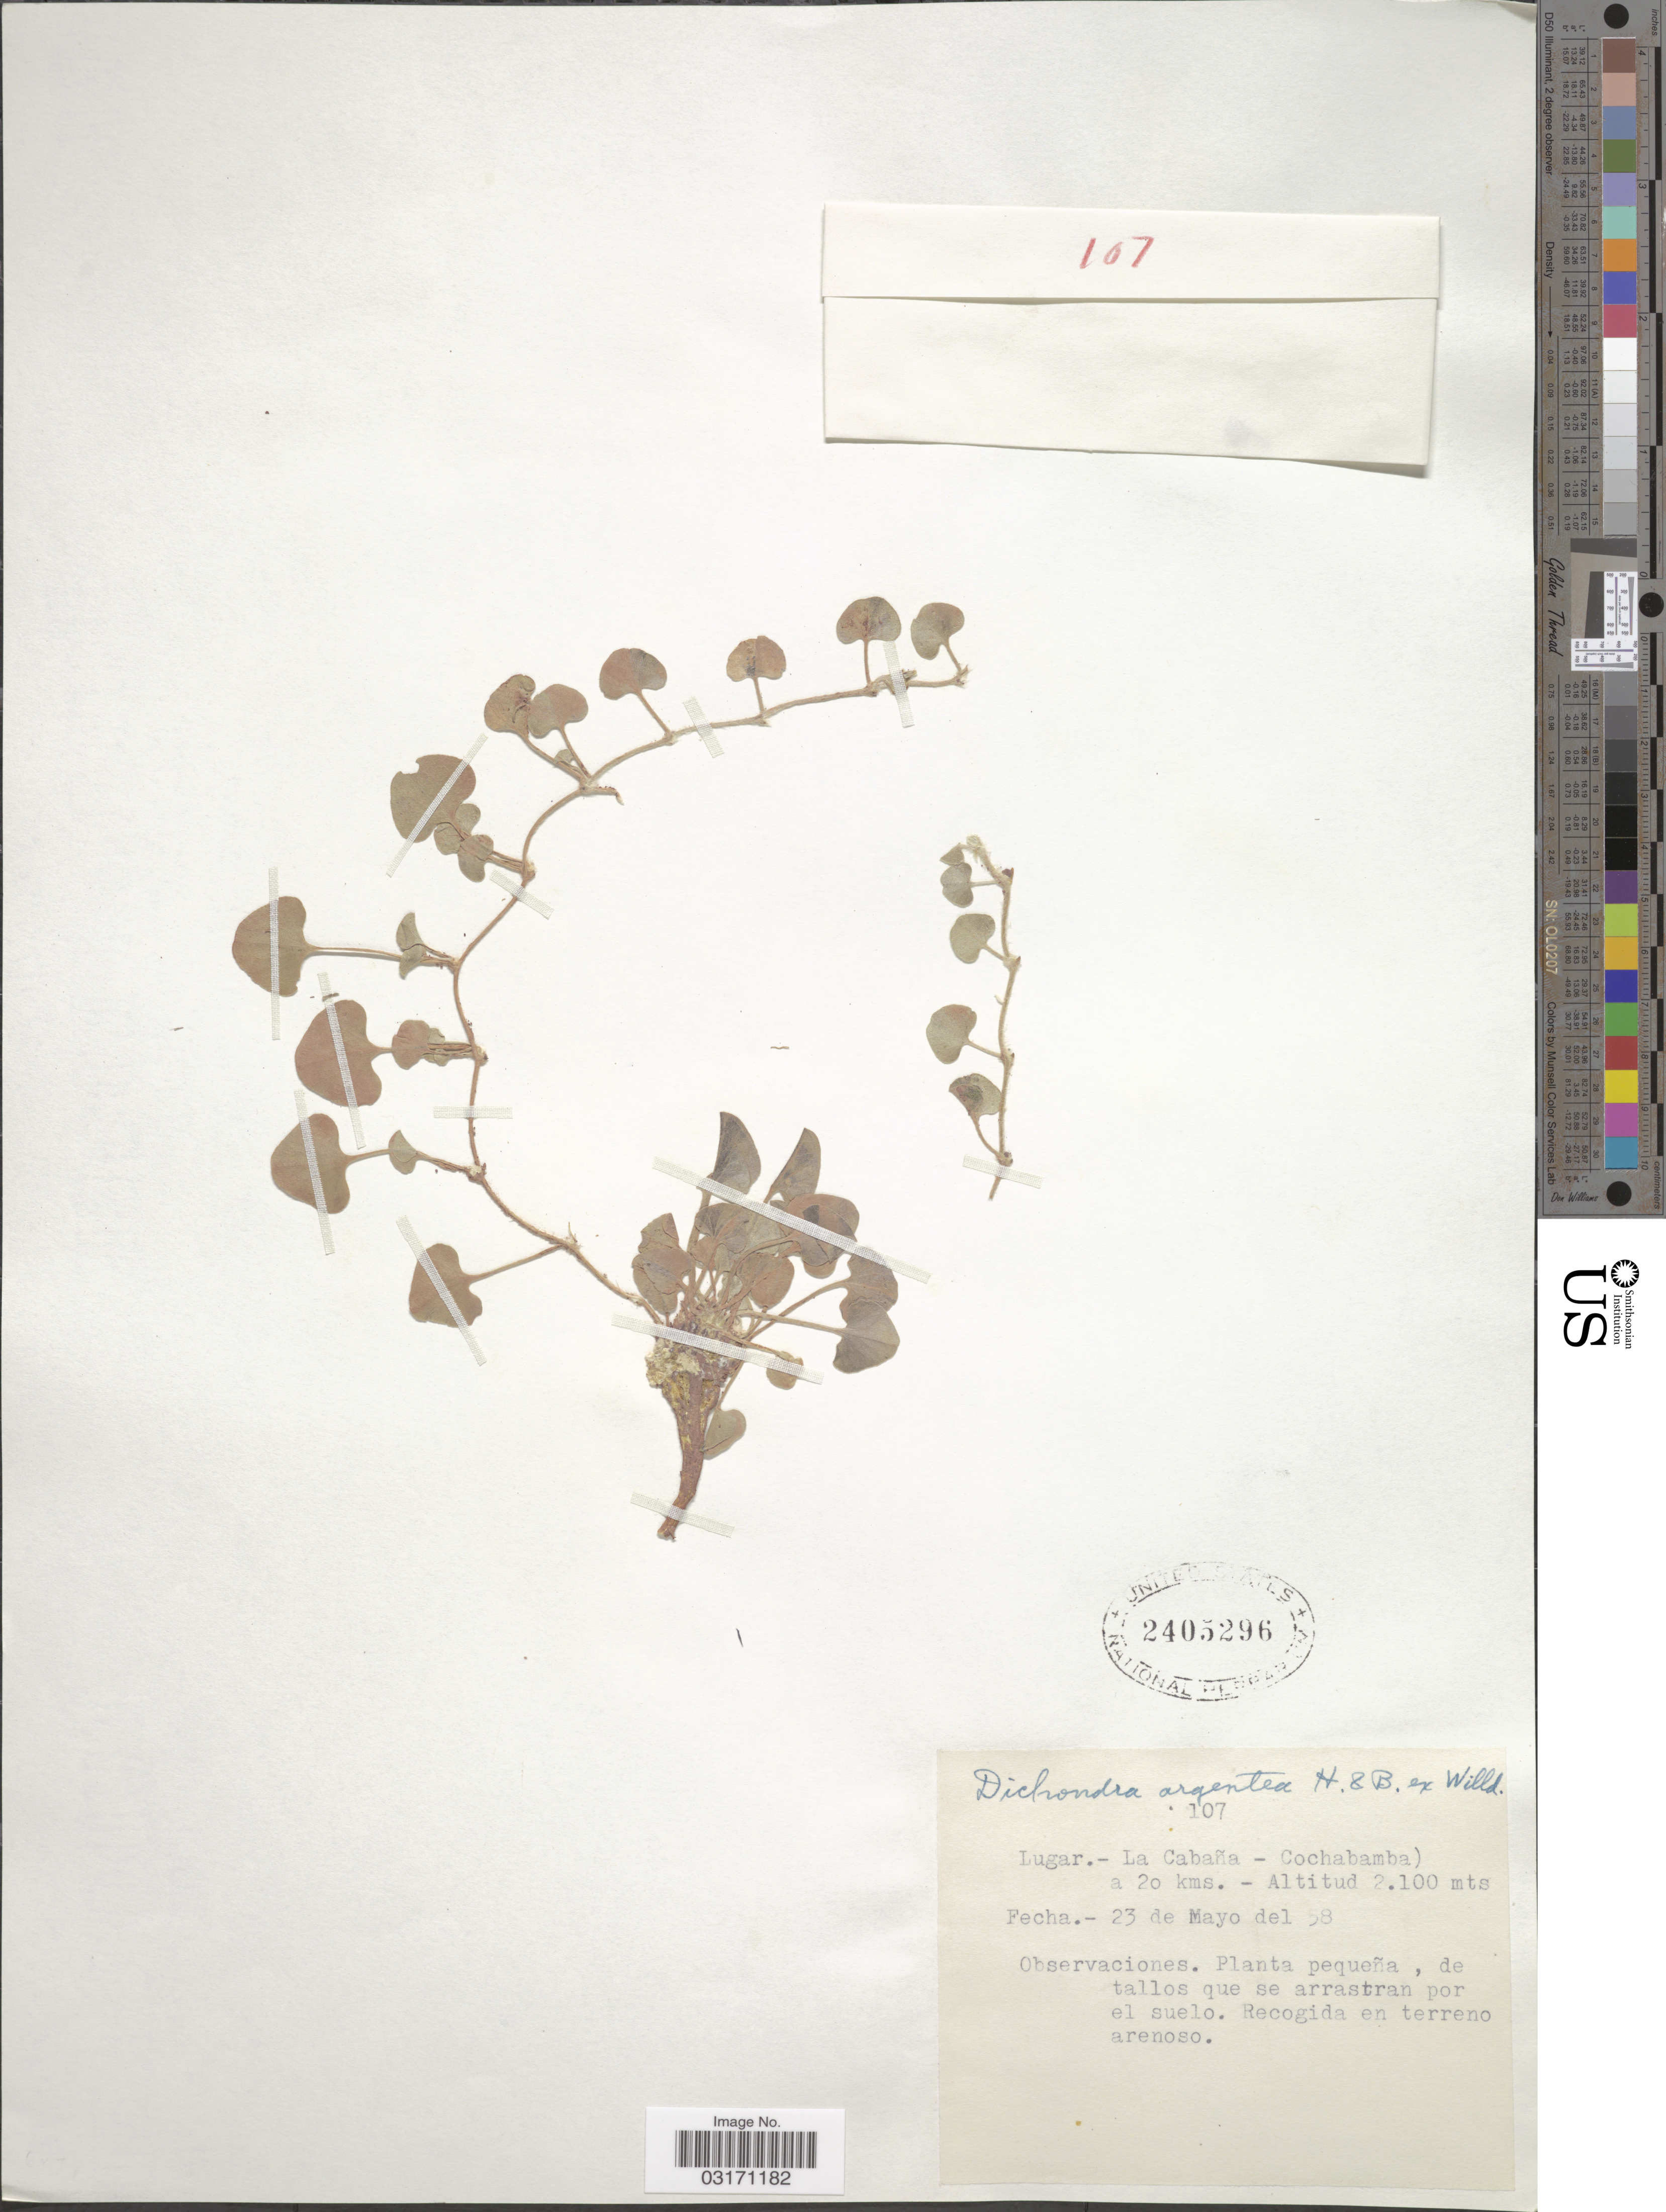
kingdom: Plantae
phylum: Tracheophyta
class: Magnoliopsida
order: Solanales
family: Convolvulaceae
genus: Dichondra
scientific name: Dichondra argentea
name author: Humb. & Bonpl. ex Willd.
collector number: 107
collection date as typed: Transcribed d/m/y: 23/5/58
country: Bolivia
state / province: Cochabamba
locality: La Cabaña.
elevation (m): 2100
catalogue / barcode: US 2405296